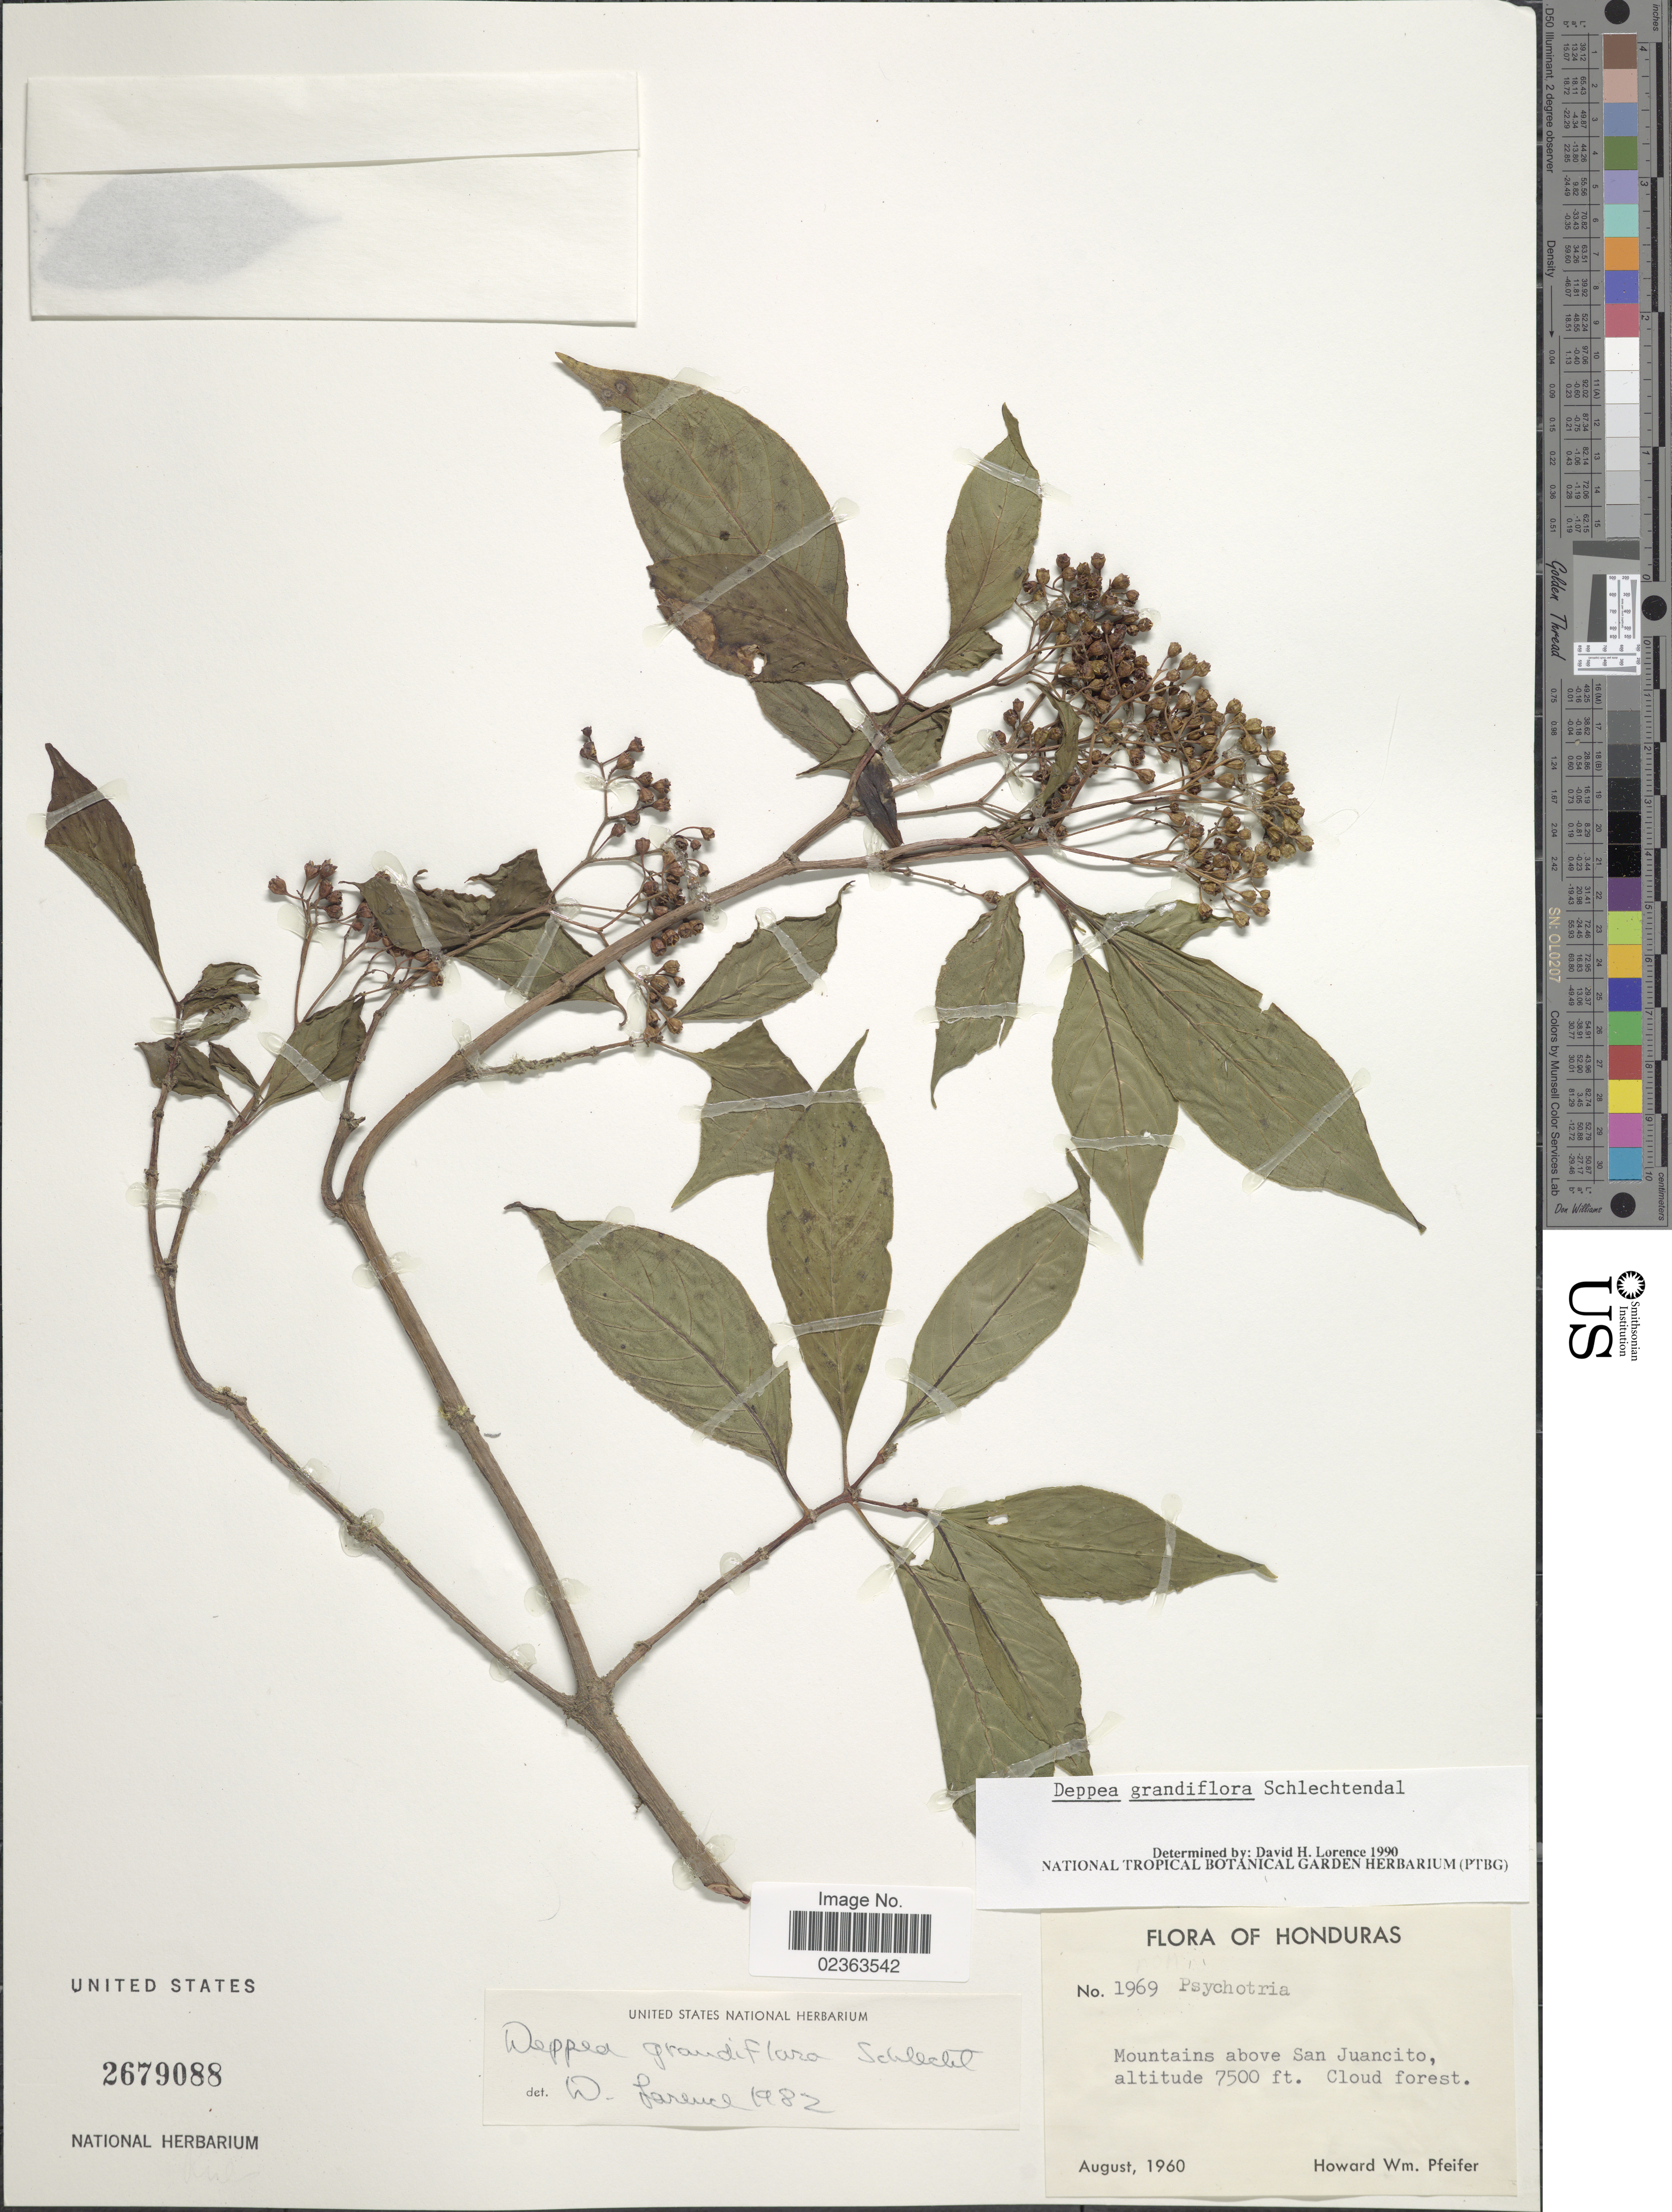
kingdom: Plantae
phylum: Tracheophyta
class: Magnoliopsida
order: Gentianales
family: Rubiaceae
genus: Deppea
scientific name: Deppea grandiflora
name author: Schltdl.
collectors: H. W. Pfeifer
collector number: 1969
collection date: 1960-08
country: Honduras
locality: Mountains above San Juancito. Cloud forest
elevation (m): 2286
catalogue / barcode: US 2679088